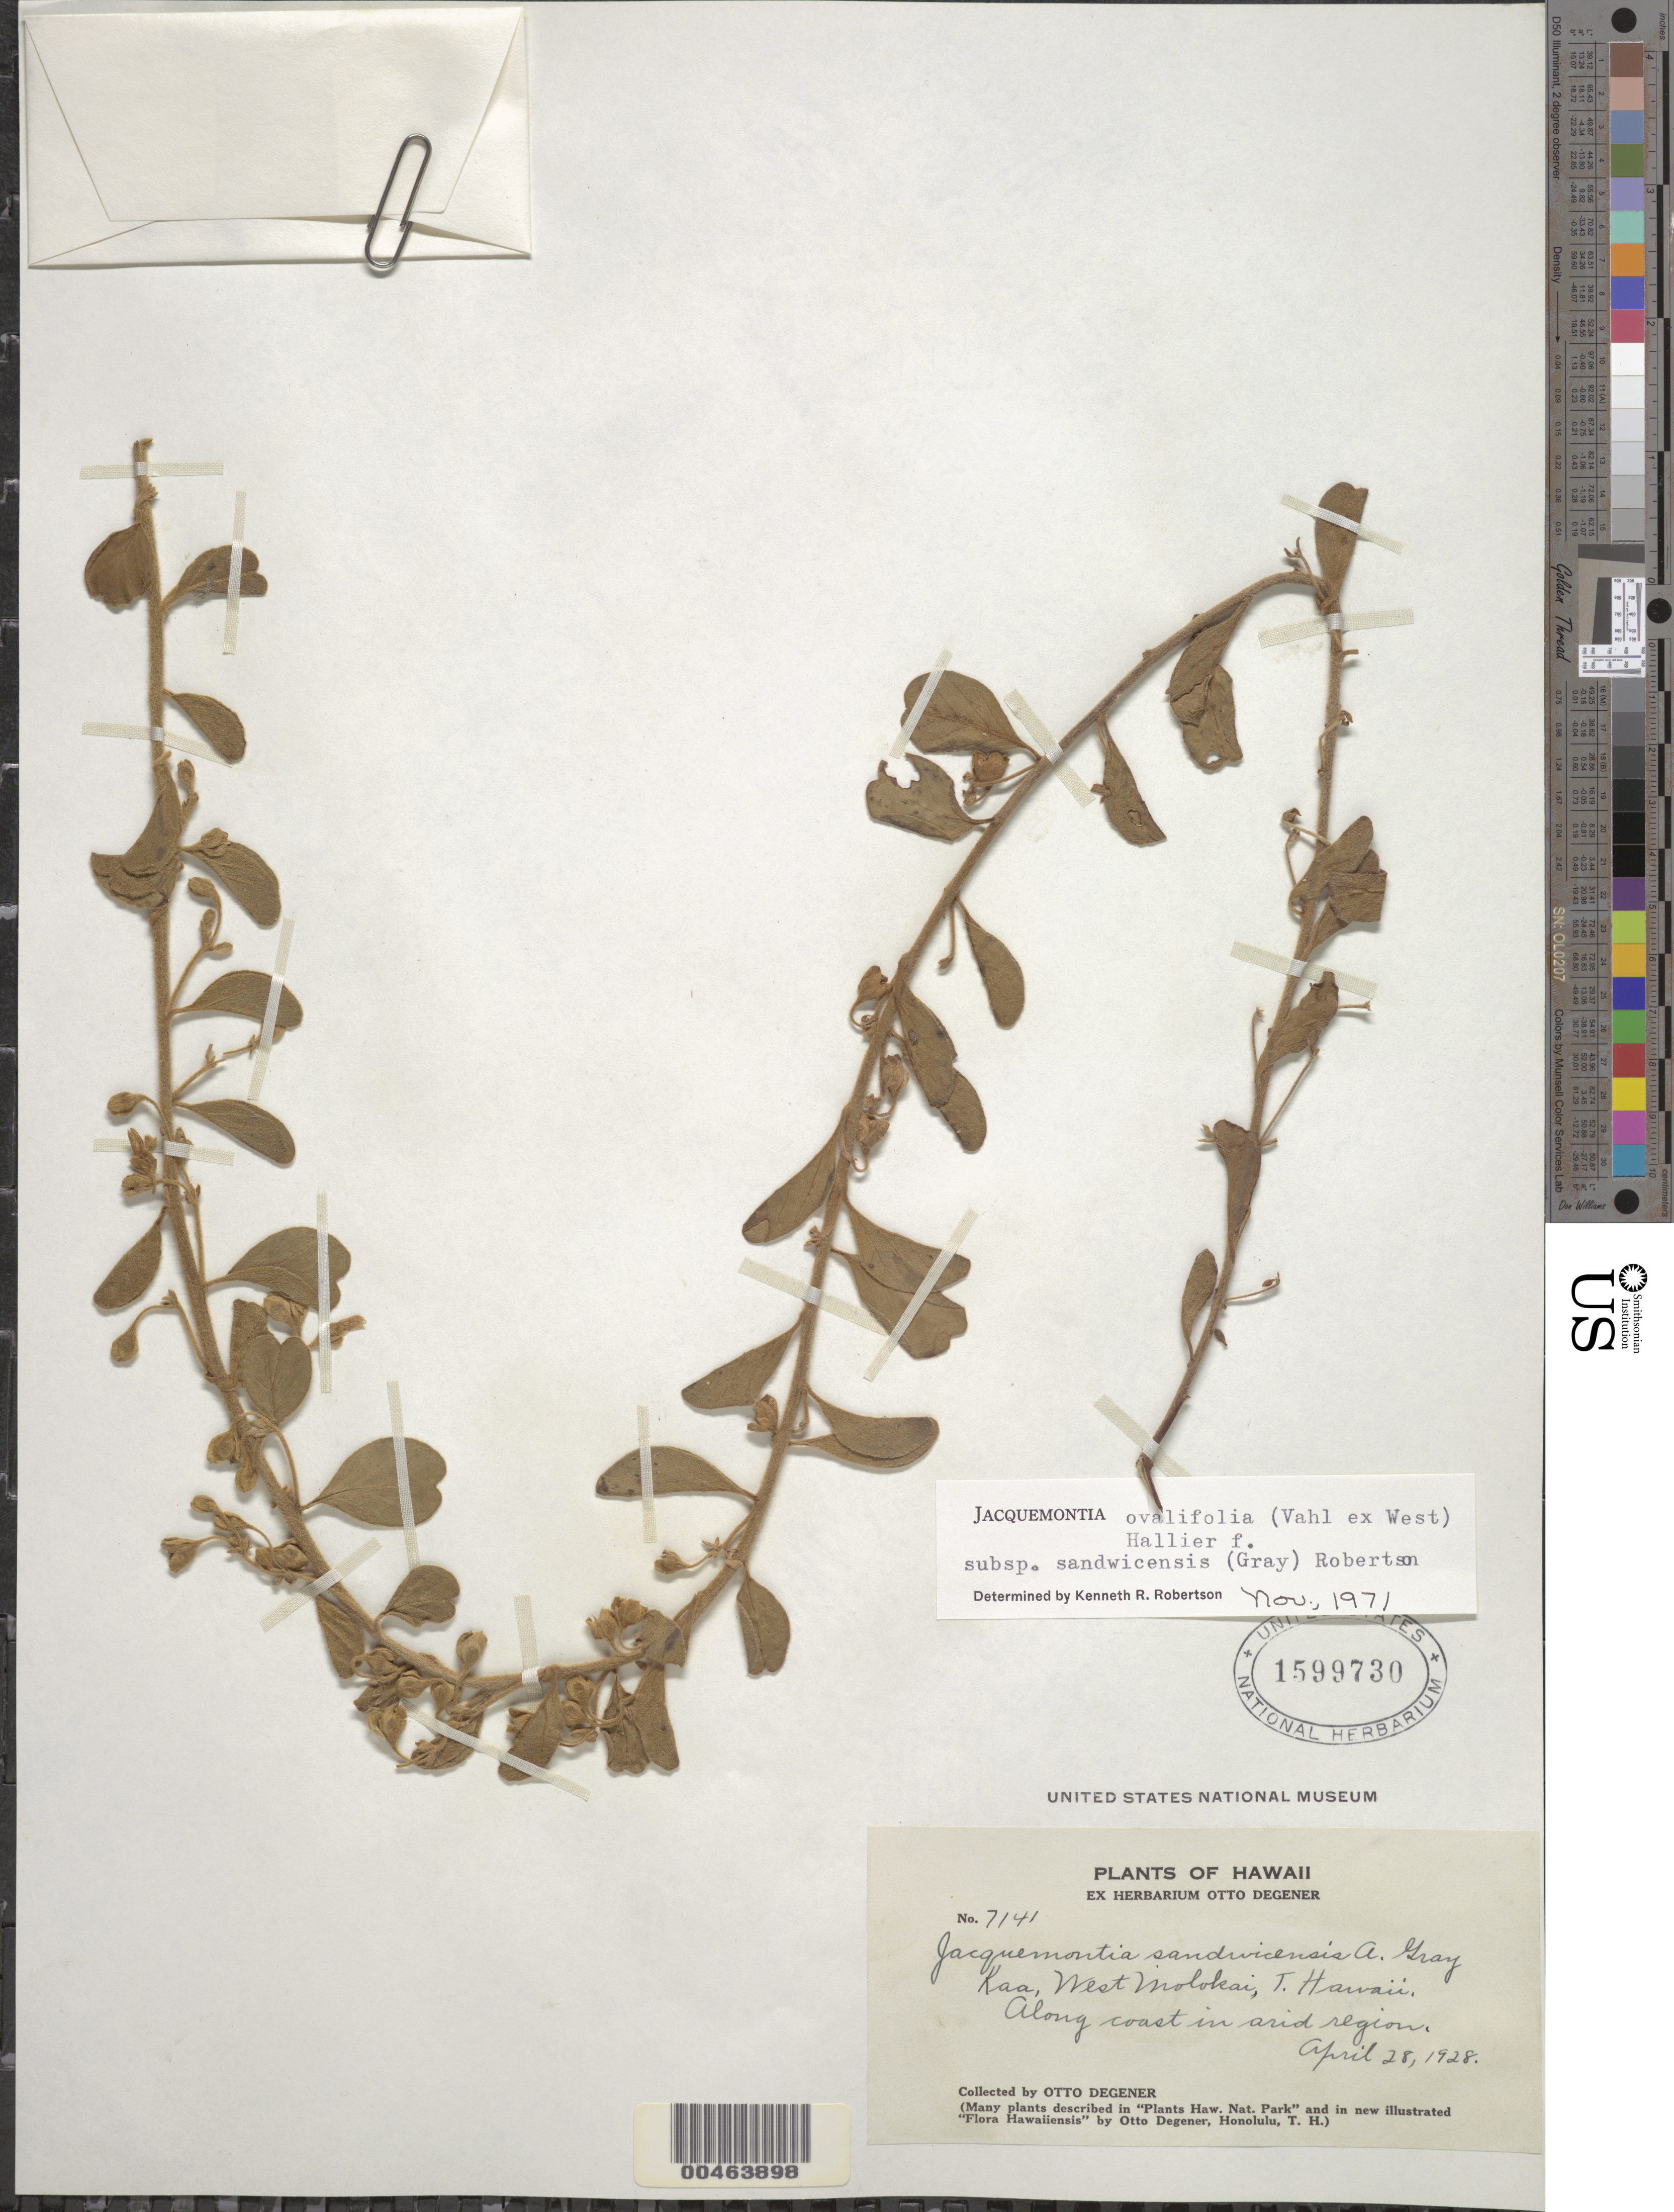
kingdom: Plantae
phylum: Tracheophyta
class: Magnoliopsida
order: Solanales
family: Convolvulaceae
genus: Jacquemontia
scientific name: Jacquemontia sandwicensis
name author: A. Gray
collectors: O. Degener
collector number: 7141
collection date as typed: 28 Apr 1928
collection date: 1928-04-28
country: United States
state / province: Hawaii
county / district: Maui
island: Moloka'i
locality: Kaa, West Molokai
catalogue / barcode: US 1599730